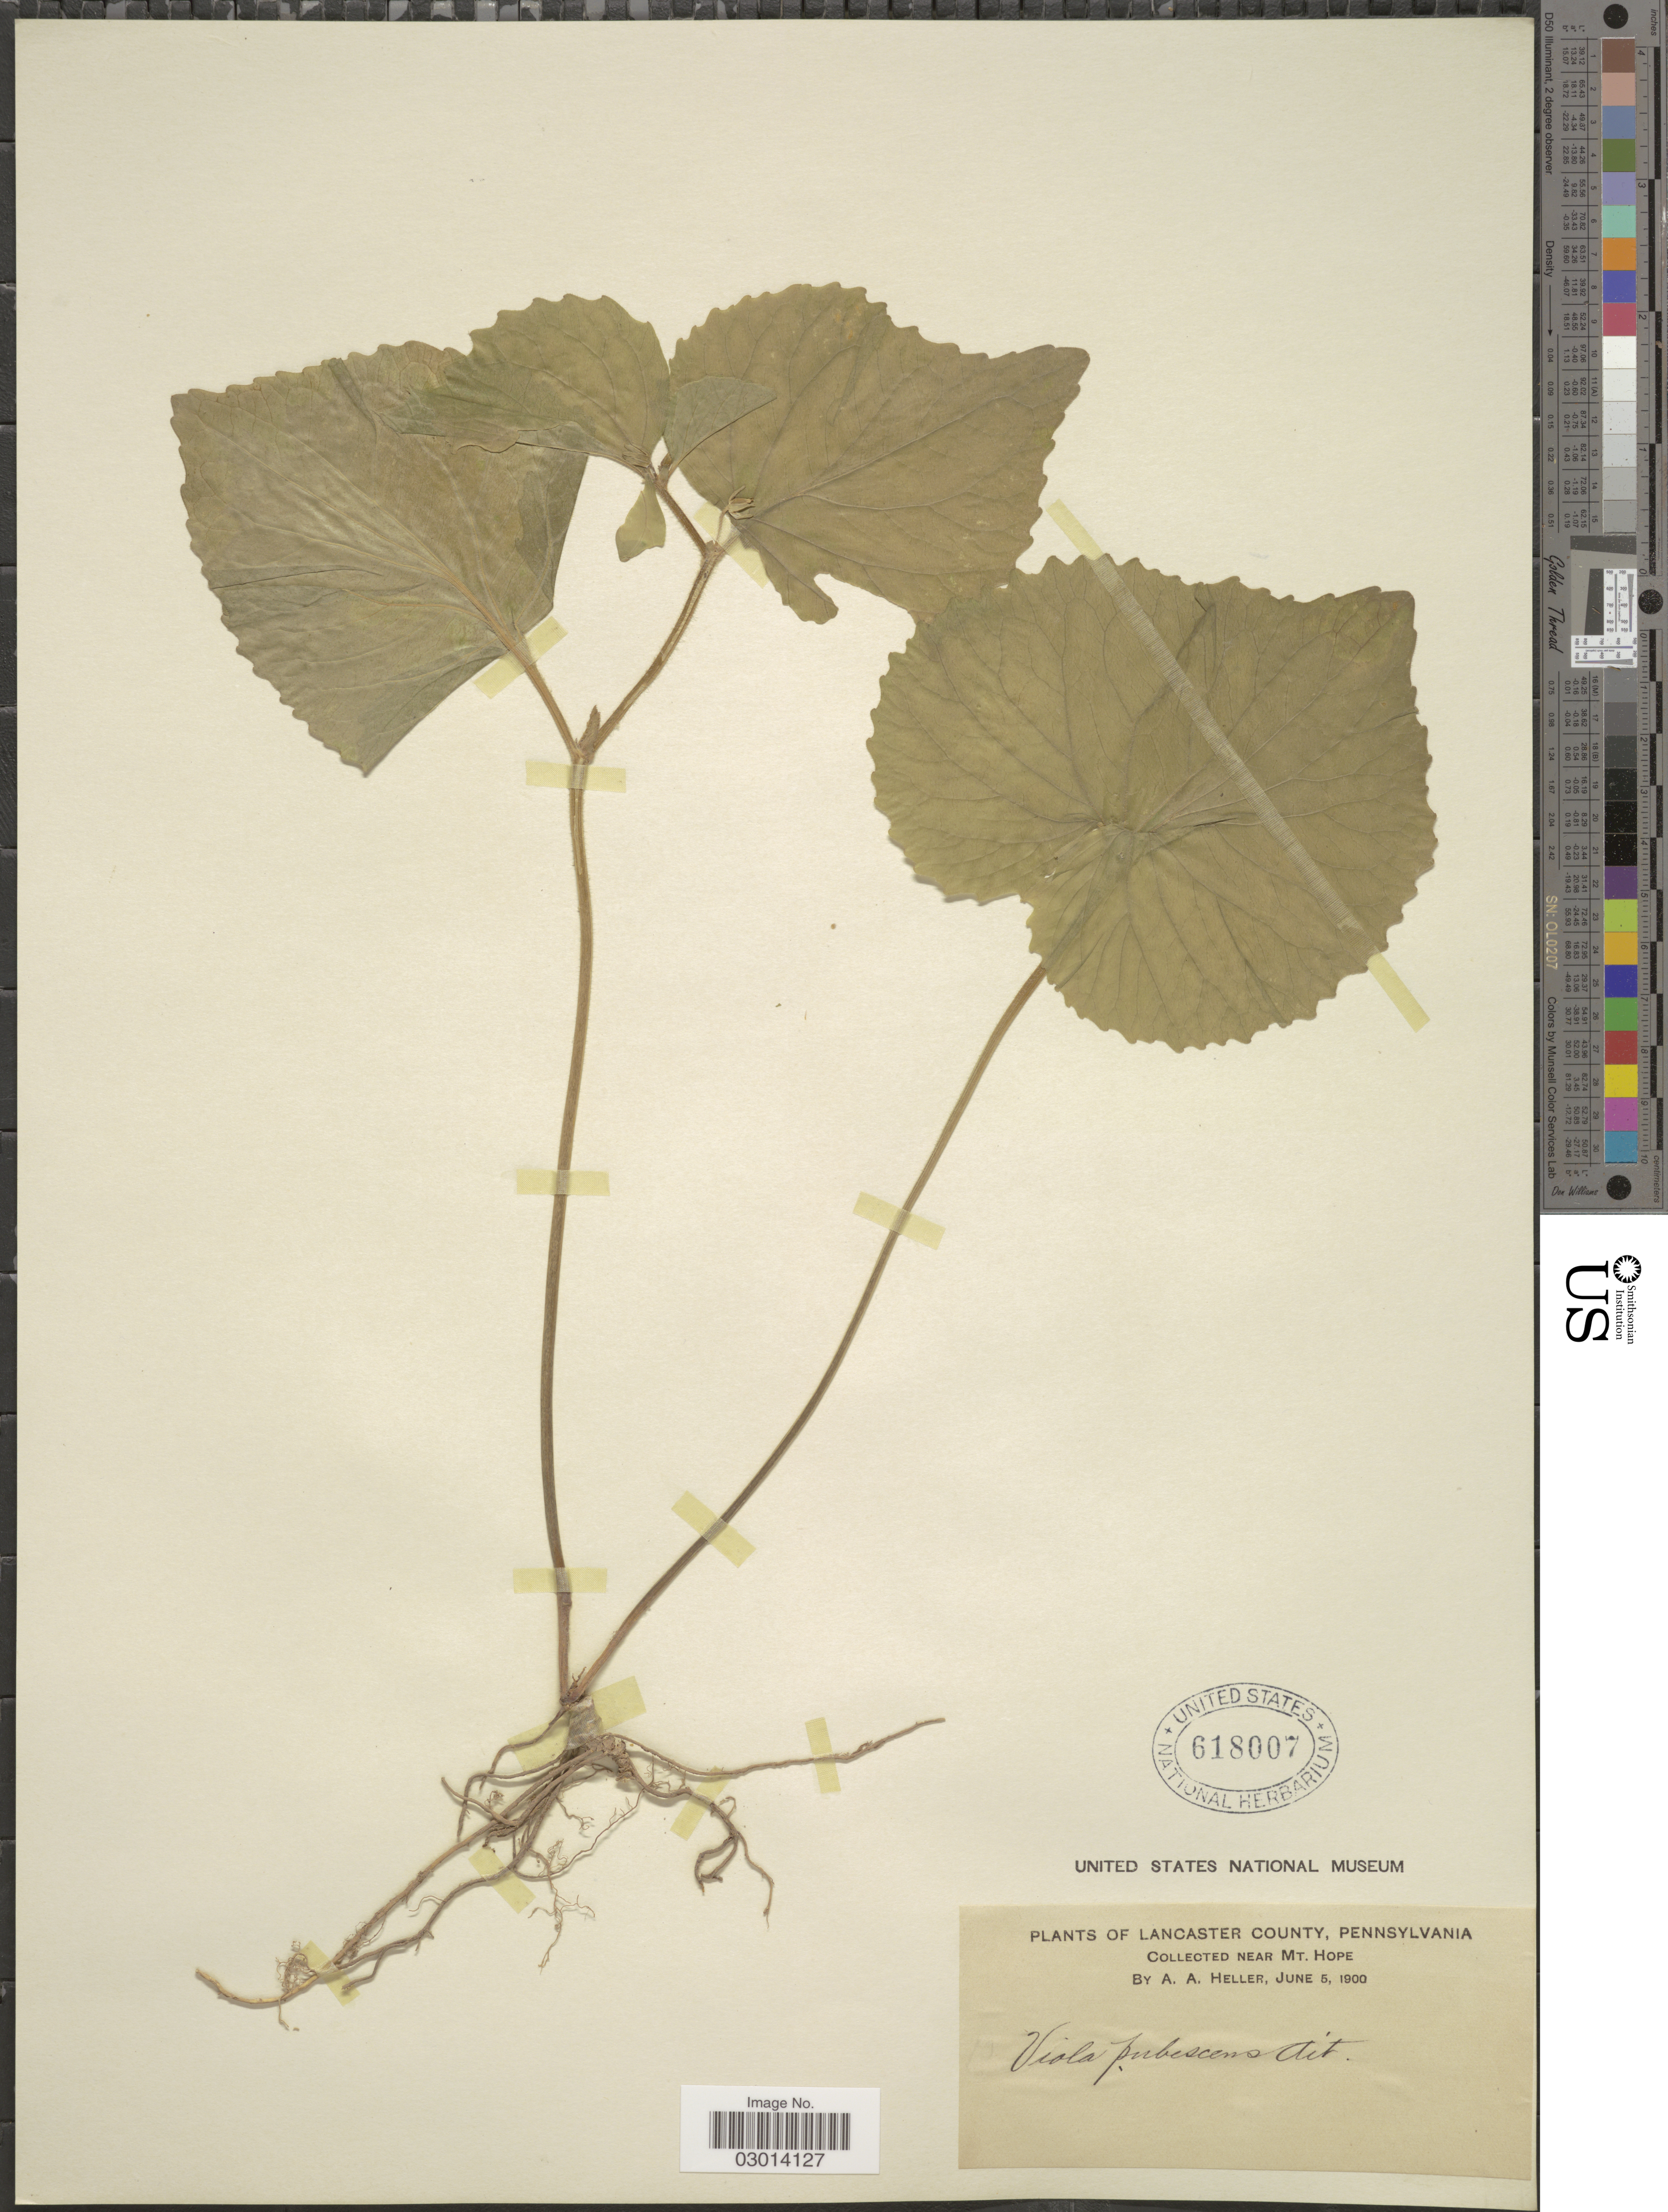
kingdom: Plantae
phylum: Tracheophyta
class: Magnoliopsida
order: Malpighiales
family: Violaceae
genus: Viola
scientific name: Viola pubescens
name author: Aiton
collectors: A. A. Heller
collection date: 1900-06-05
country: United States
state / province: Pennsylvania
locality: Lancaster County. Collected near Mt. Hope.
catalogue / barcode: US 618007